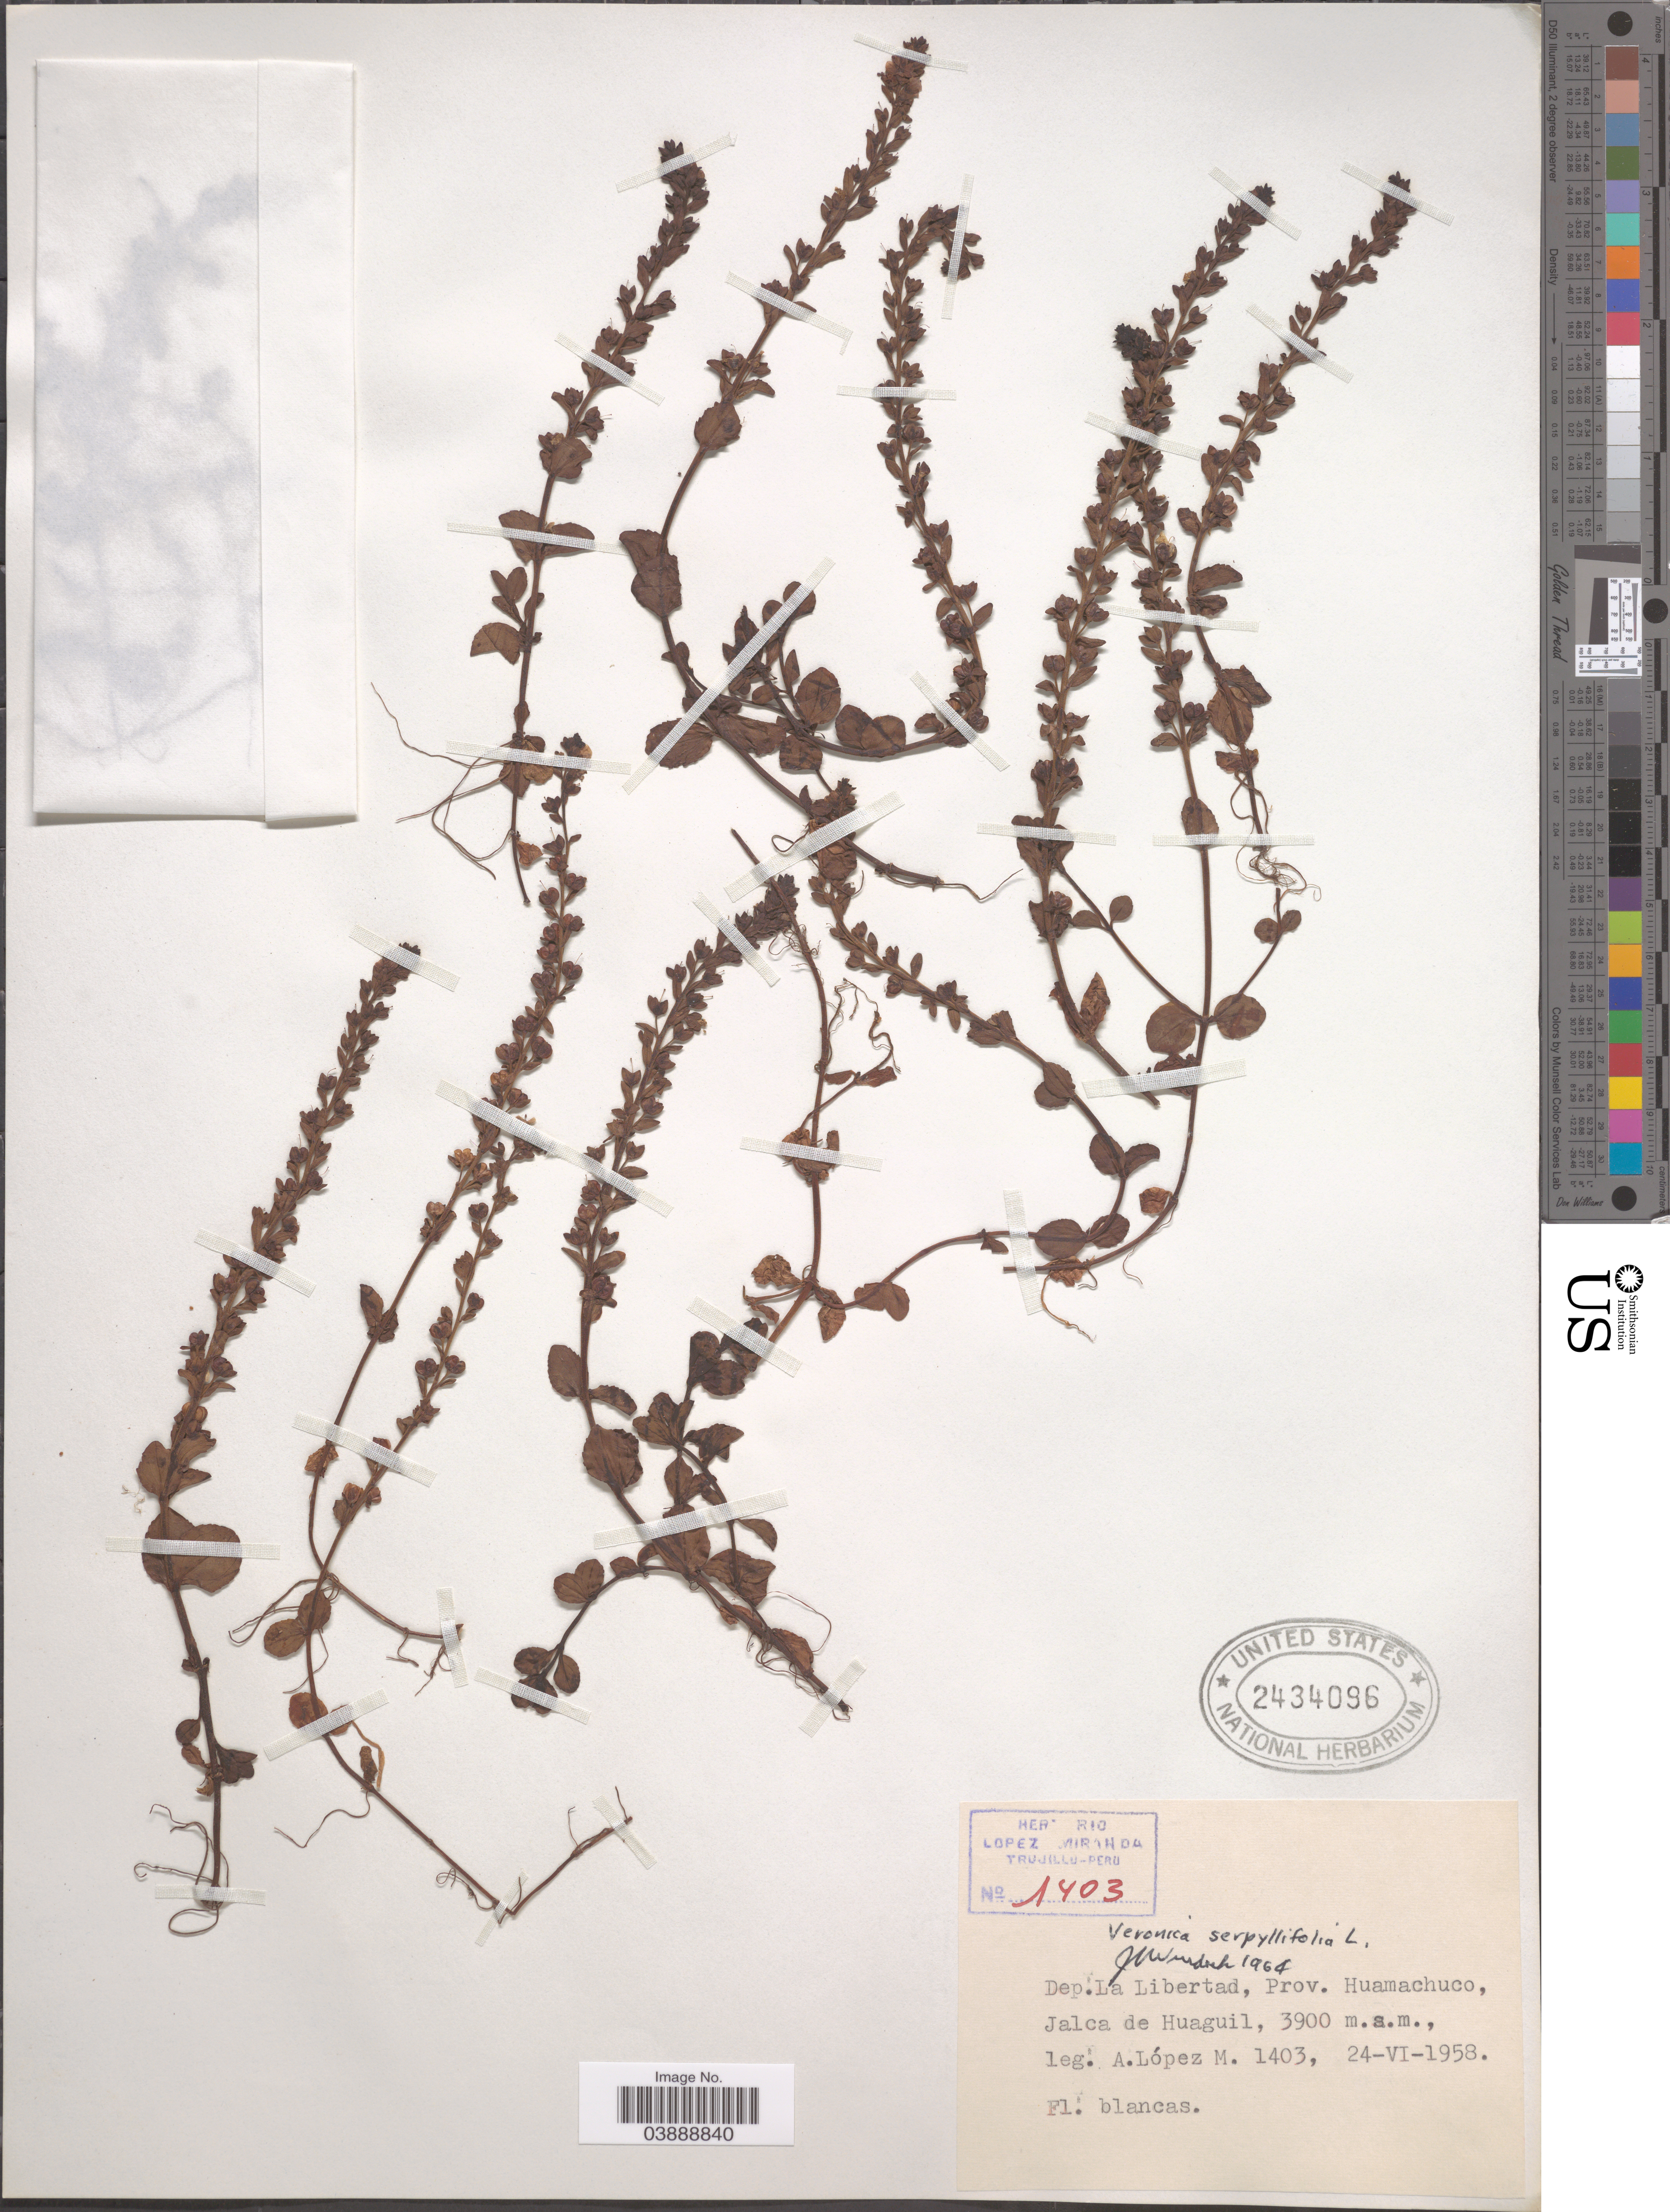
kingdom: Plantae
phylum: Tracheophyta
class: Magnoliopsida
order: Lamiales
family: Plantaginaceae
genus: Veronica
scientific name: Veronica serpyllifolia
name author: L.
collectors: A. López M.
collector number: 1403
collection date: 1958-06-24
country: Peru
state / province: La Libertad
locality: Dep. La Libertad, Prov. Huamachuco, Jalca de Huaguil.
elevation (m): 3900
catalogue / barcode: US 2434096